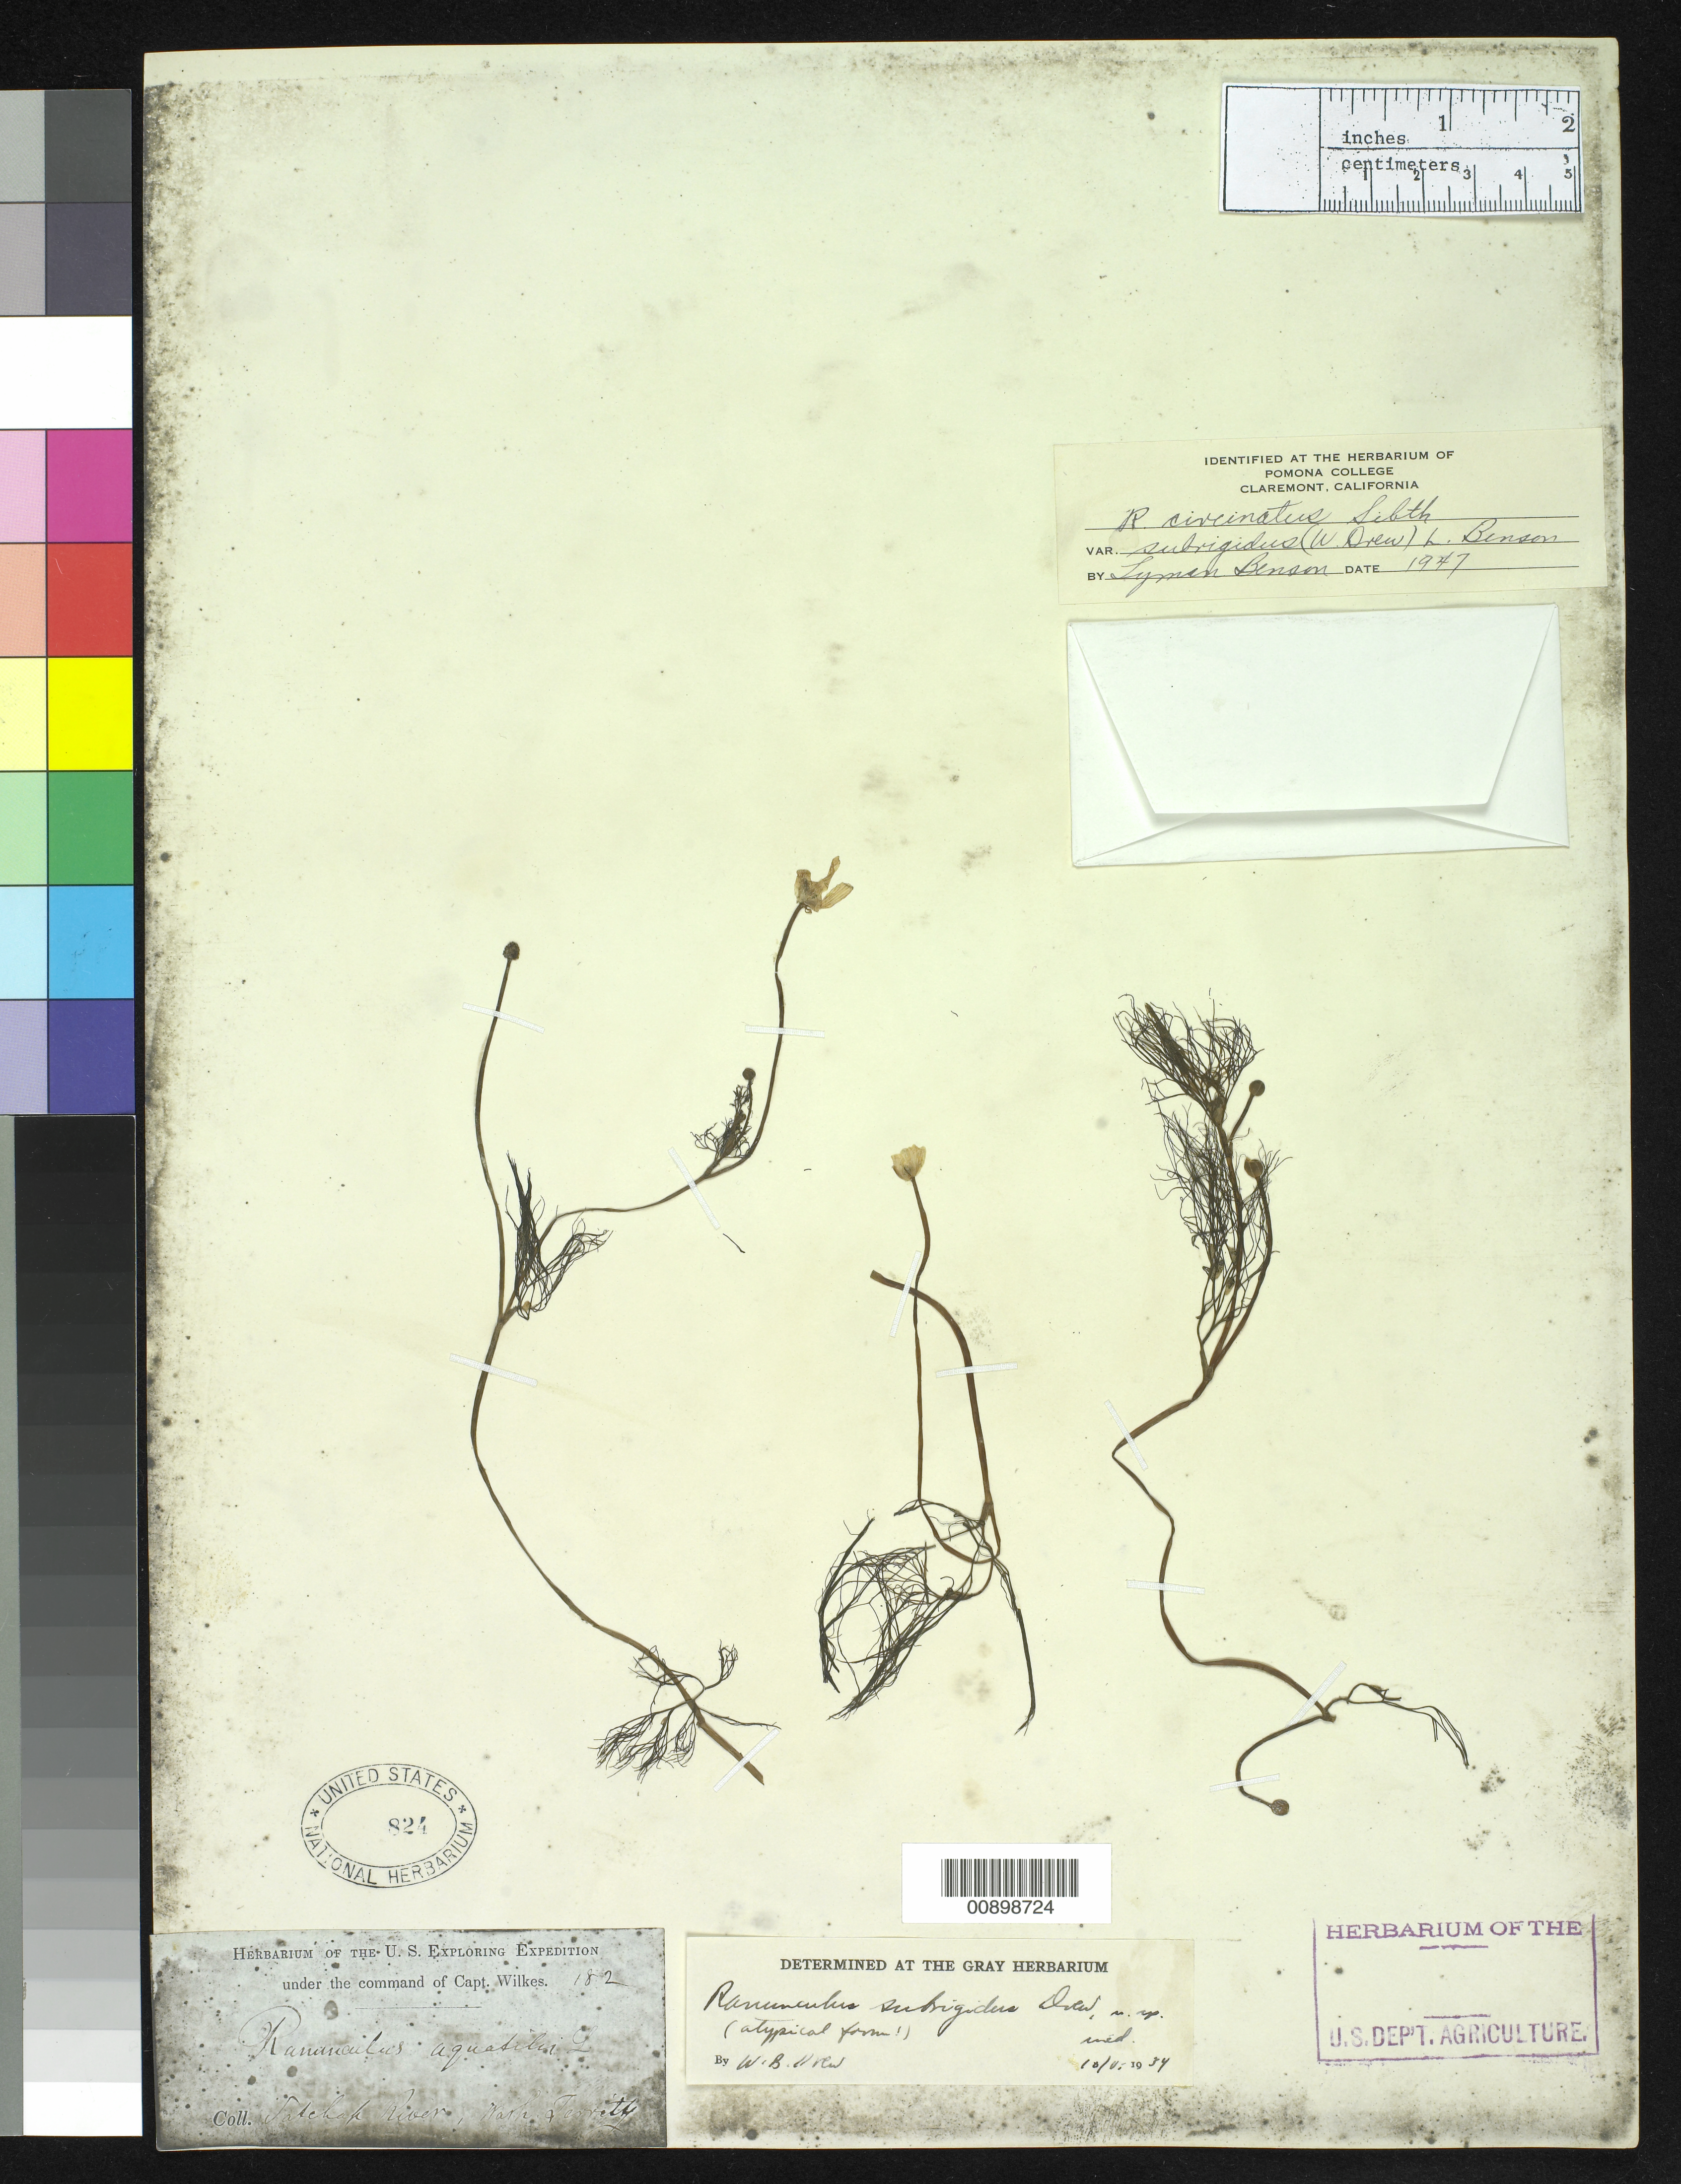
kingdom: Plantae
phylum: Tracheophyta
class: Magnoliopsida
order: Ranunculales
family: Ranunculaceae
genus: Ranunculus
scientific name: Ranunculus subrigidus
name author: W.B. Drew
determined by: Strong, Mark T., (BOT), Smithsonian Institution - National Museum of Natural History (UNITED STATES)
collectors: Wilkes Explor. Exped.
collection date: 1838/1842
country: United States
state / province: Washington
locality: Satchap River, Wash. Territy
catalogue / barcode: US 824